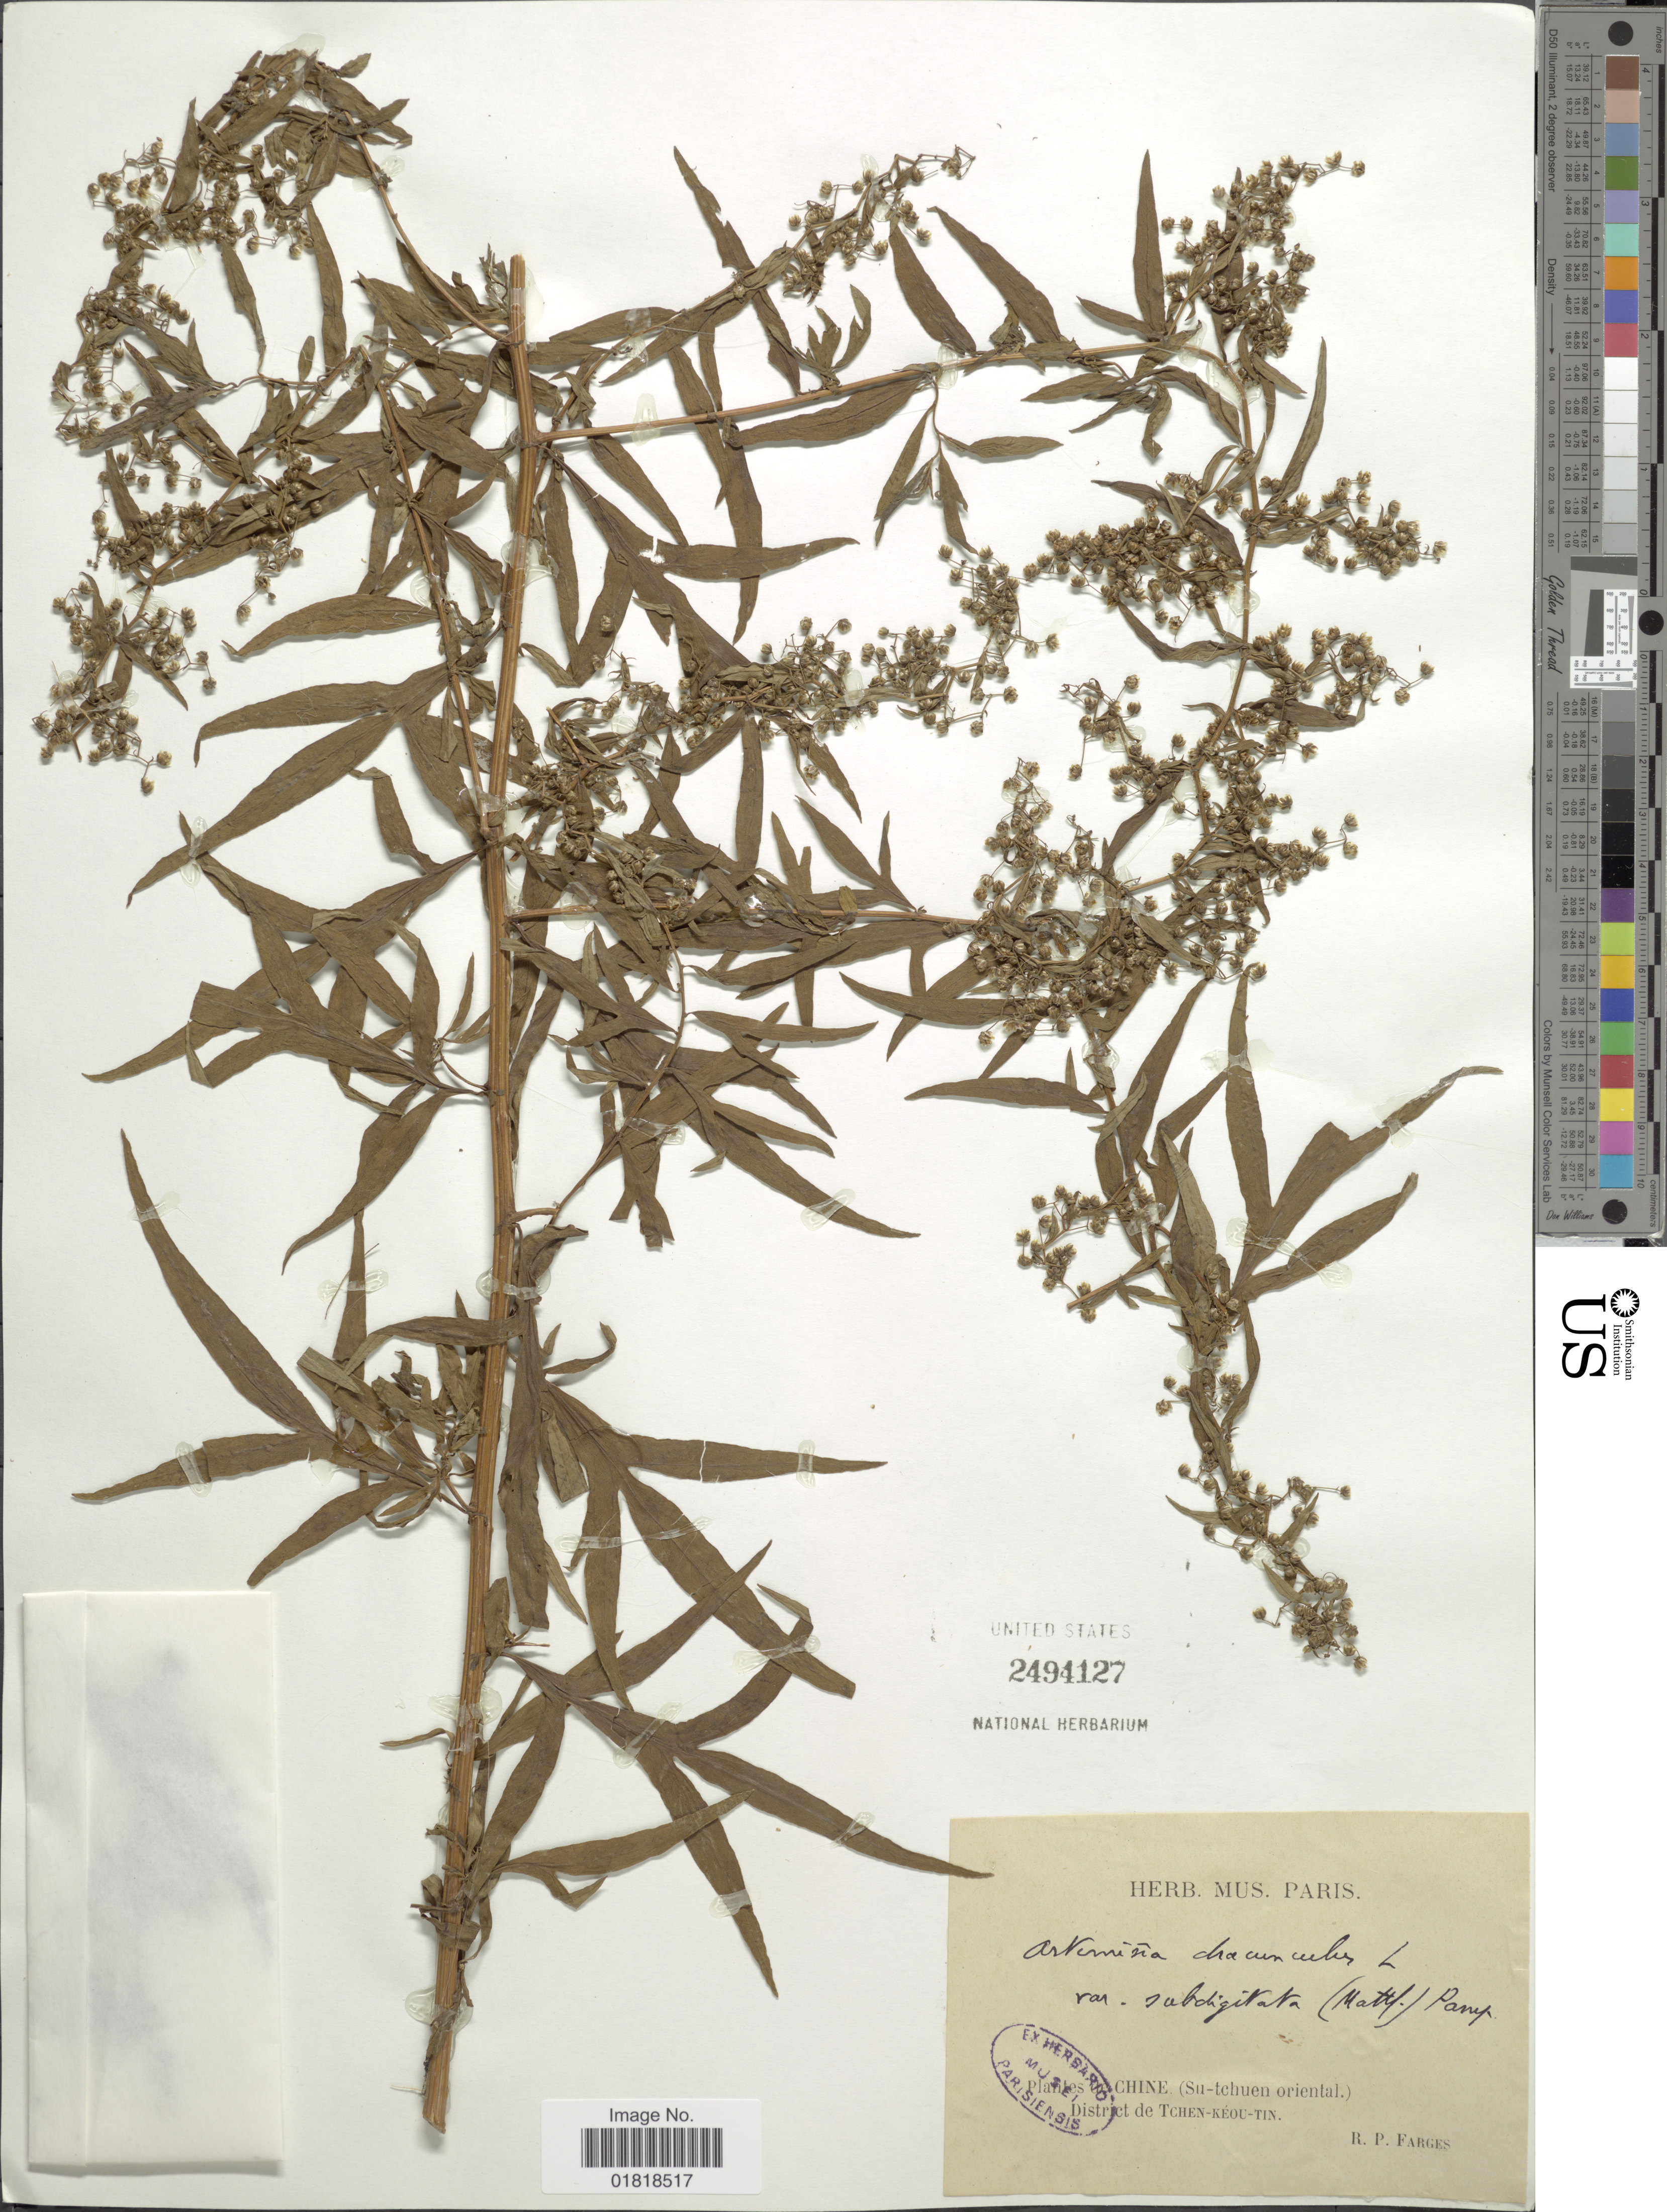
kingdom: Plantae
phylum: Tracheophyta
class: Magnoliopsida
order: Asterales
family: Asteraceae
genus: Artemisia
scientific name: Artemisia dracunculus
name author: L.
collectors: P. G. Farges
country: China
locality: (Su tchuen oriental), district de Tchen-Kéou-Tin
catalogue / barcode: US 2494127